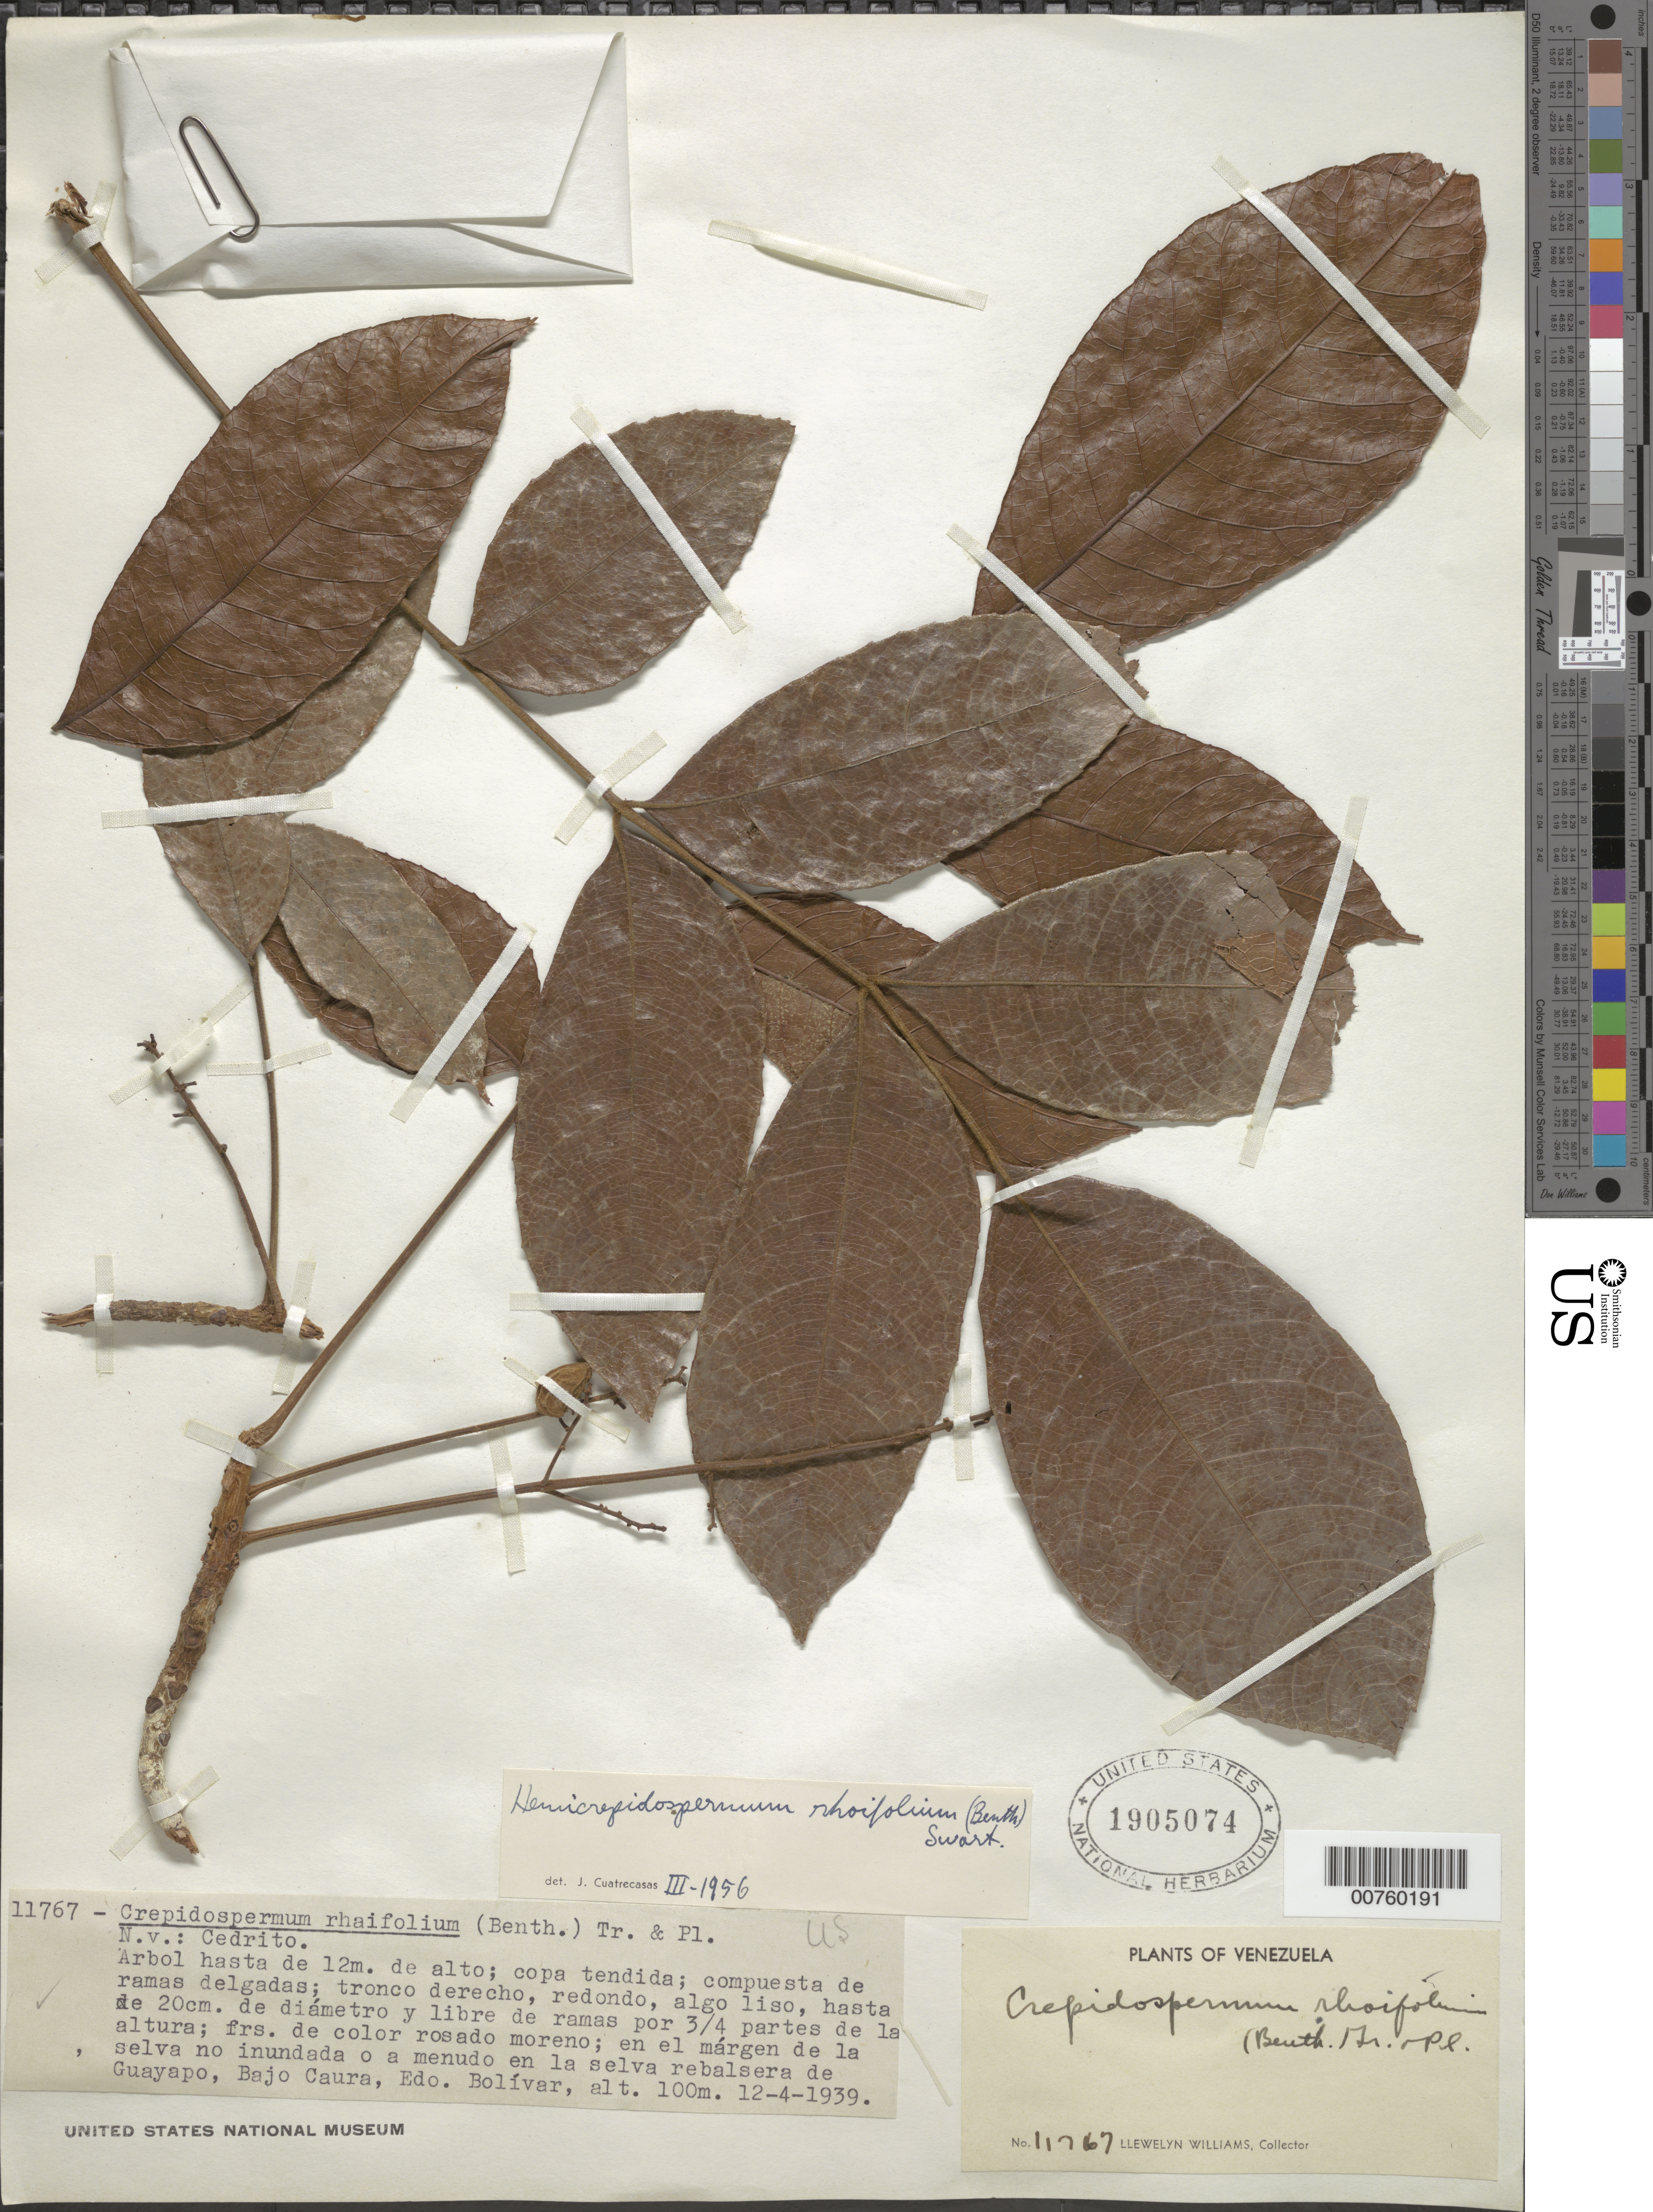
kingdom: Plantae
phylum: Tracheophyta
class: Magnoliopsida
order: Sapindales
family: Burseraceae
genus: Protium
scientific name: Protium rhoifolium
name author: (Benth.) Byng & Christenh.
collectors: Ll. Williams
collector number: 11767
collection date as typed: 12-Apr-39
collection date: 1939-04-12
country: Venezuela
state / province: Bolívar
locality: Guayapo, Bajo Caura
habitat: Márgen de la selva no inundada o a menudo en la selva rebalsera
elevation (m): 100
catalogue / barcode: US 1905074